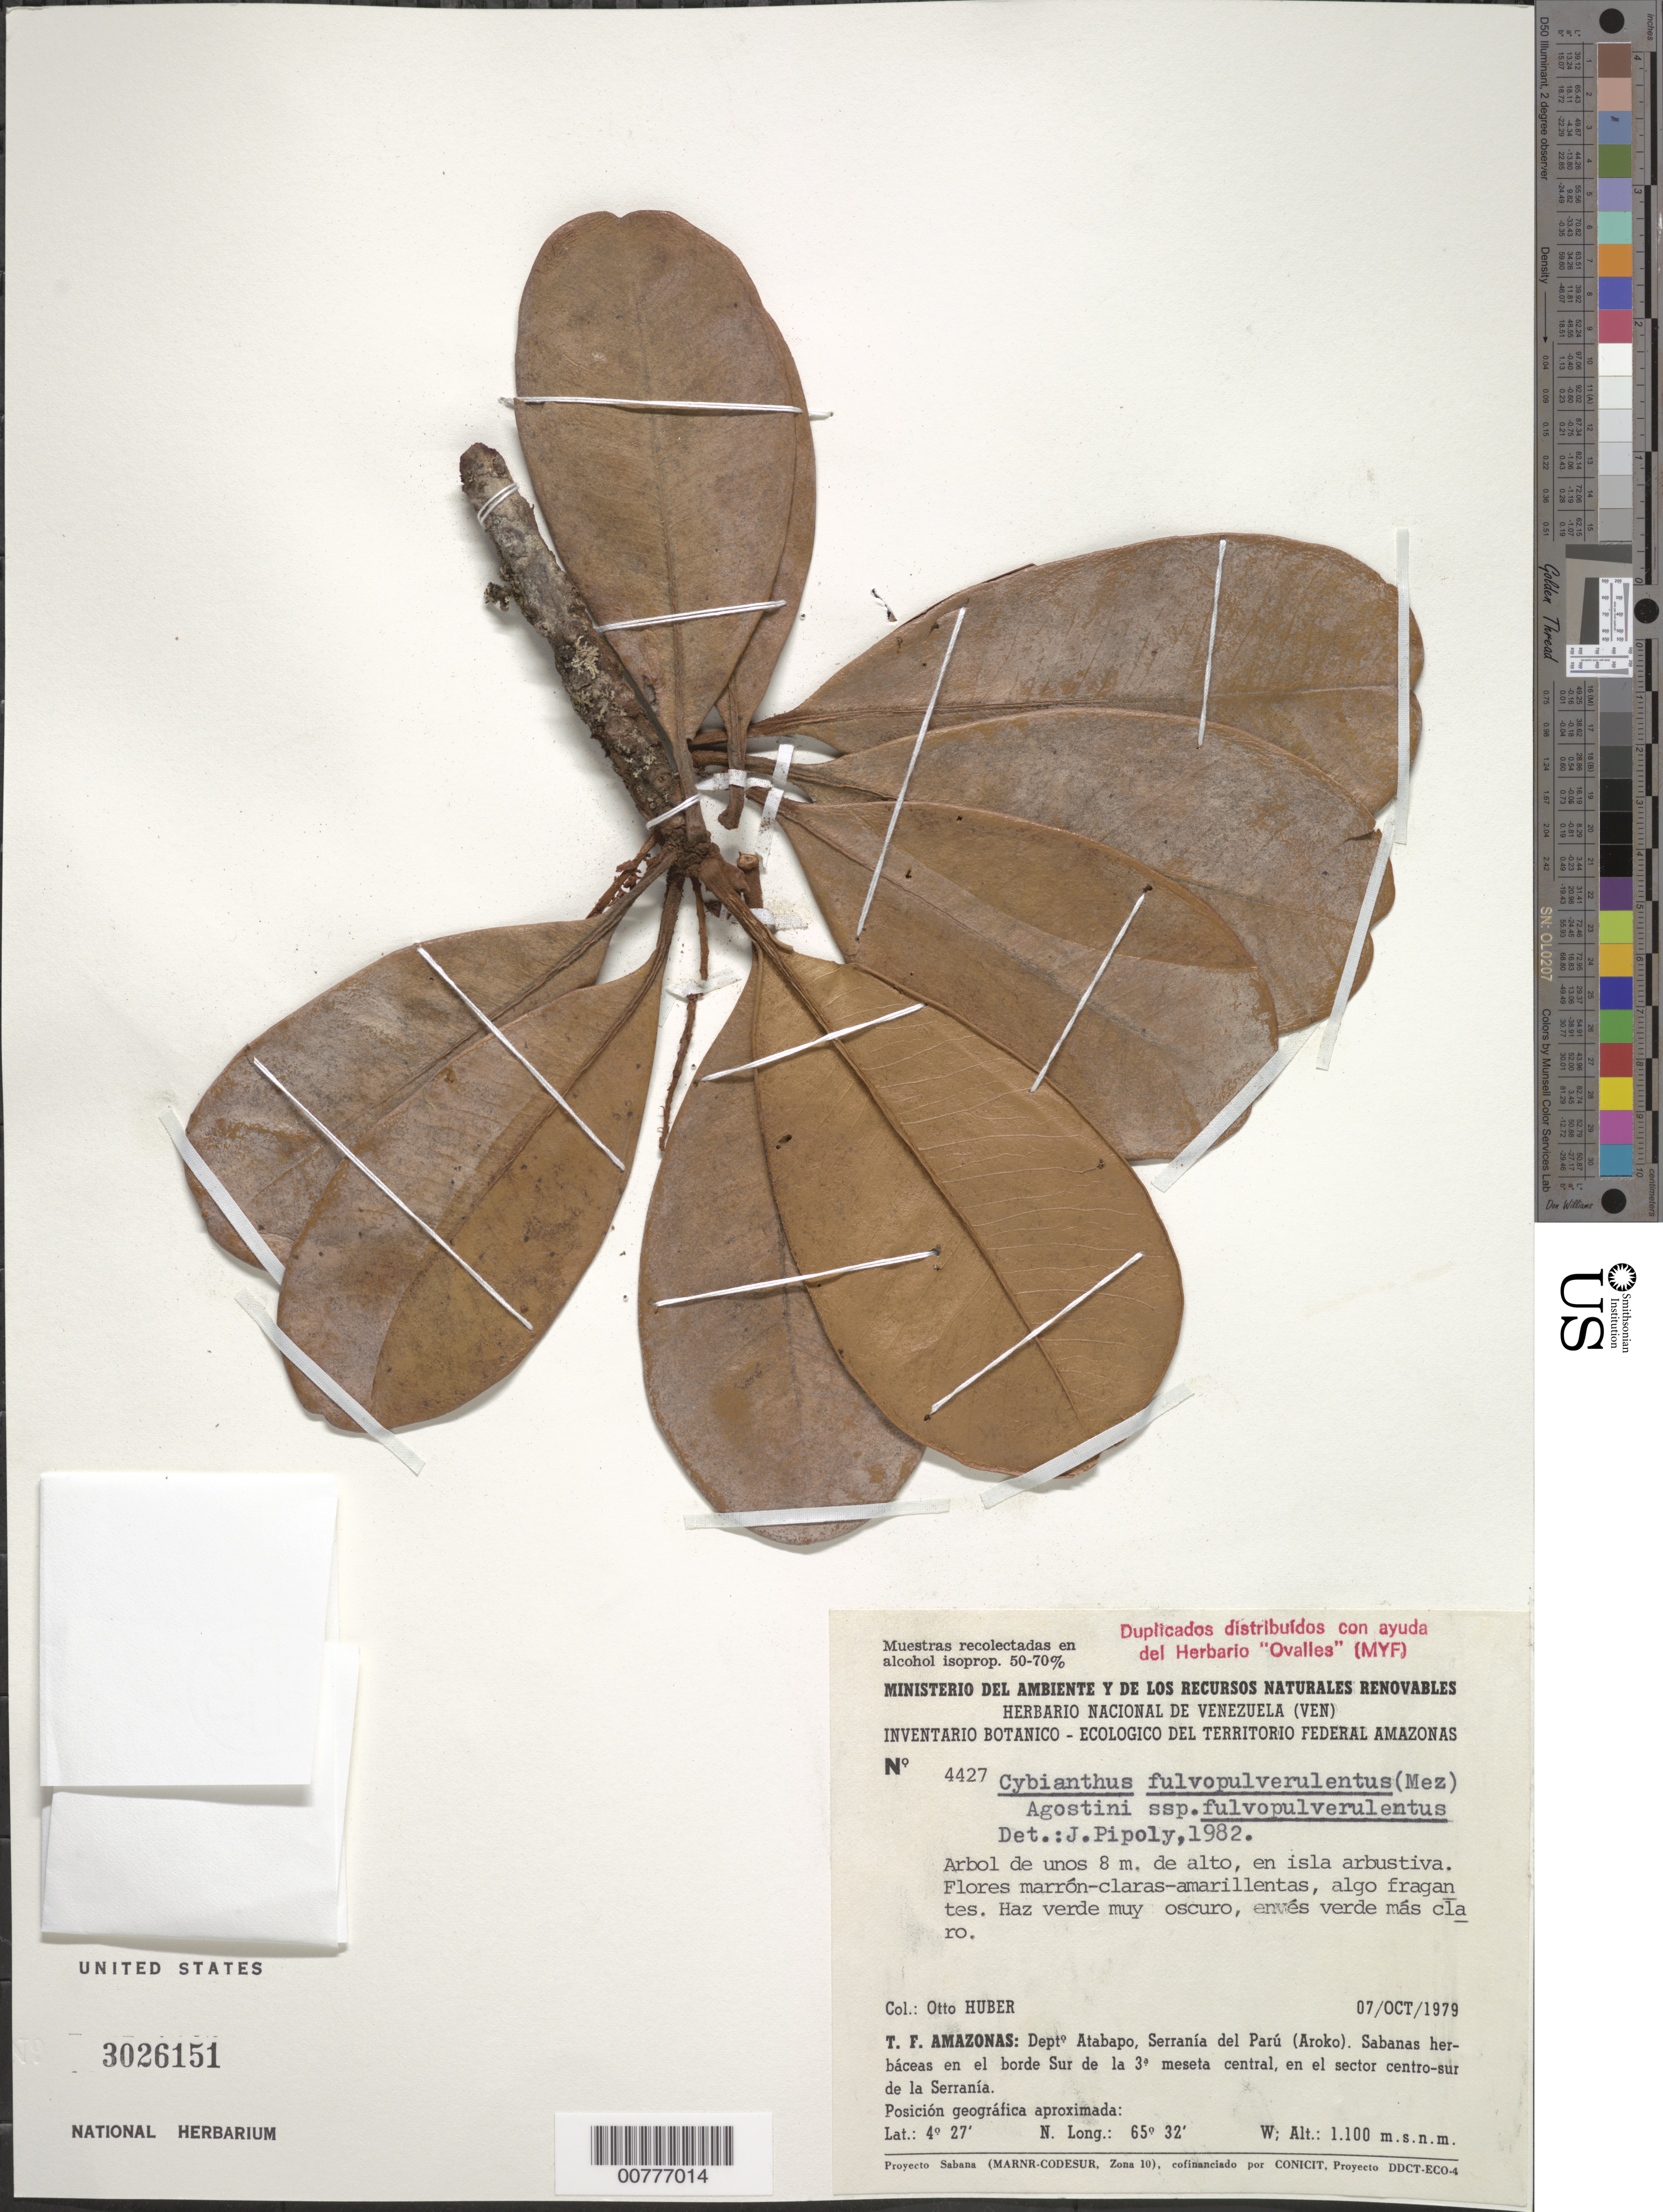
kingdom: Plantae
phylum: Tracheophyta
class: Magnoliopsida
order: Ericales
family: Primulaceae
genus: Cybianthus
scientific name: Cybianthus fulvopulverulentus subsp. fulvopulverulentus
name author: (Mez) G. Agostini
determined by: Pipoly, J. J., III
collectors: O. Huber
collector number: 4427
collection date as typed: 7-Oct-79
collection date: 1979-10-07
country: Venezuela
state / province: Amazonas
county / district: Atabapo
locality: Serranía del Parú (Aroko)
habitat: Sabanas herbaceas en el borde Sur de la meseta central el sector cnetro-sur de;a Serrania; en isla arbustiva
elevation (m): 1100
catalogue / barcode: US 3026151